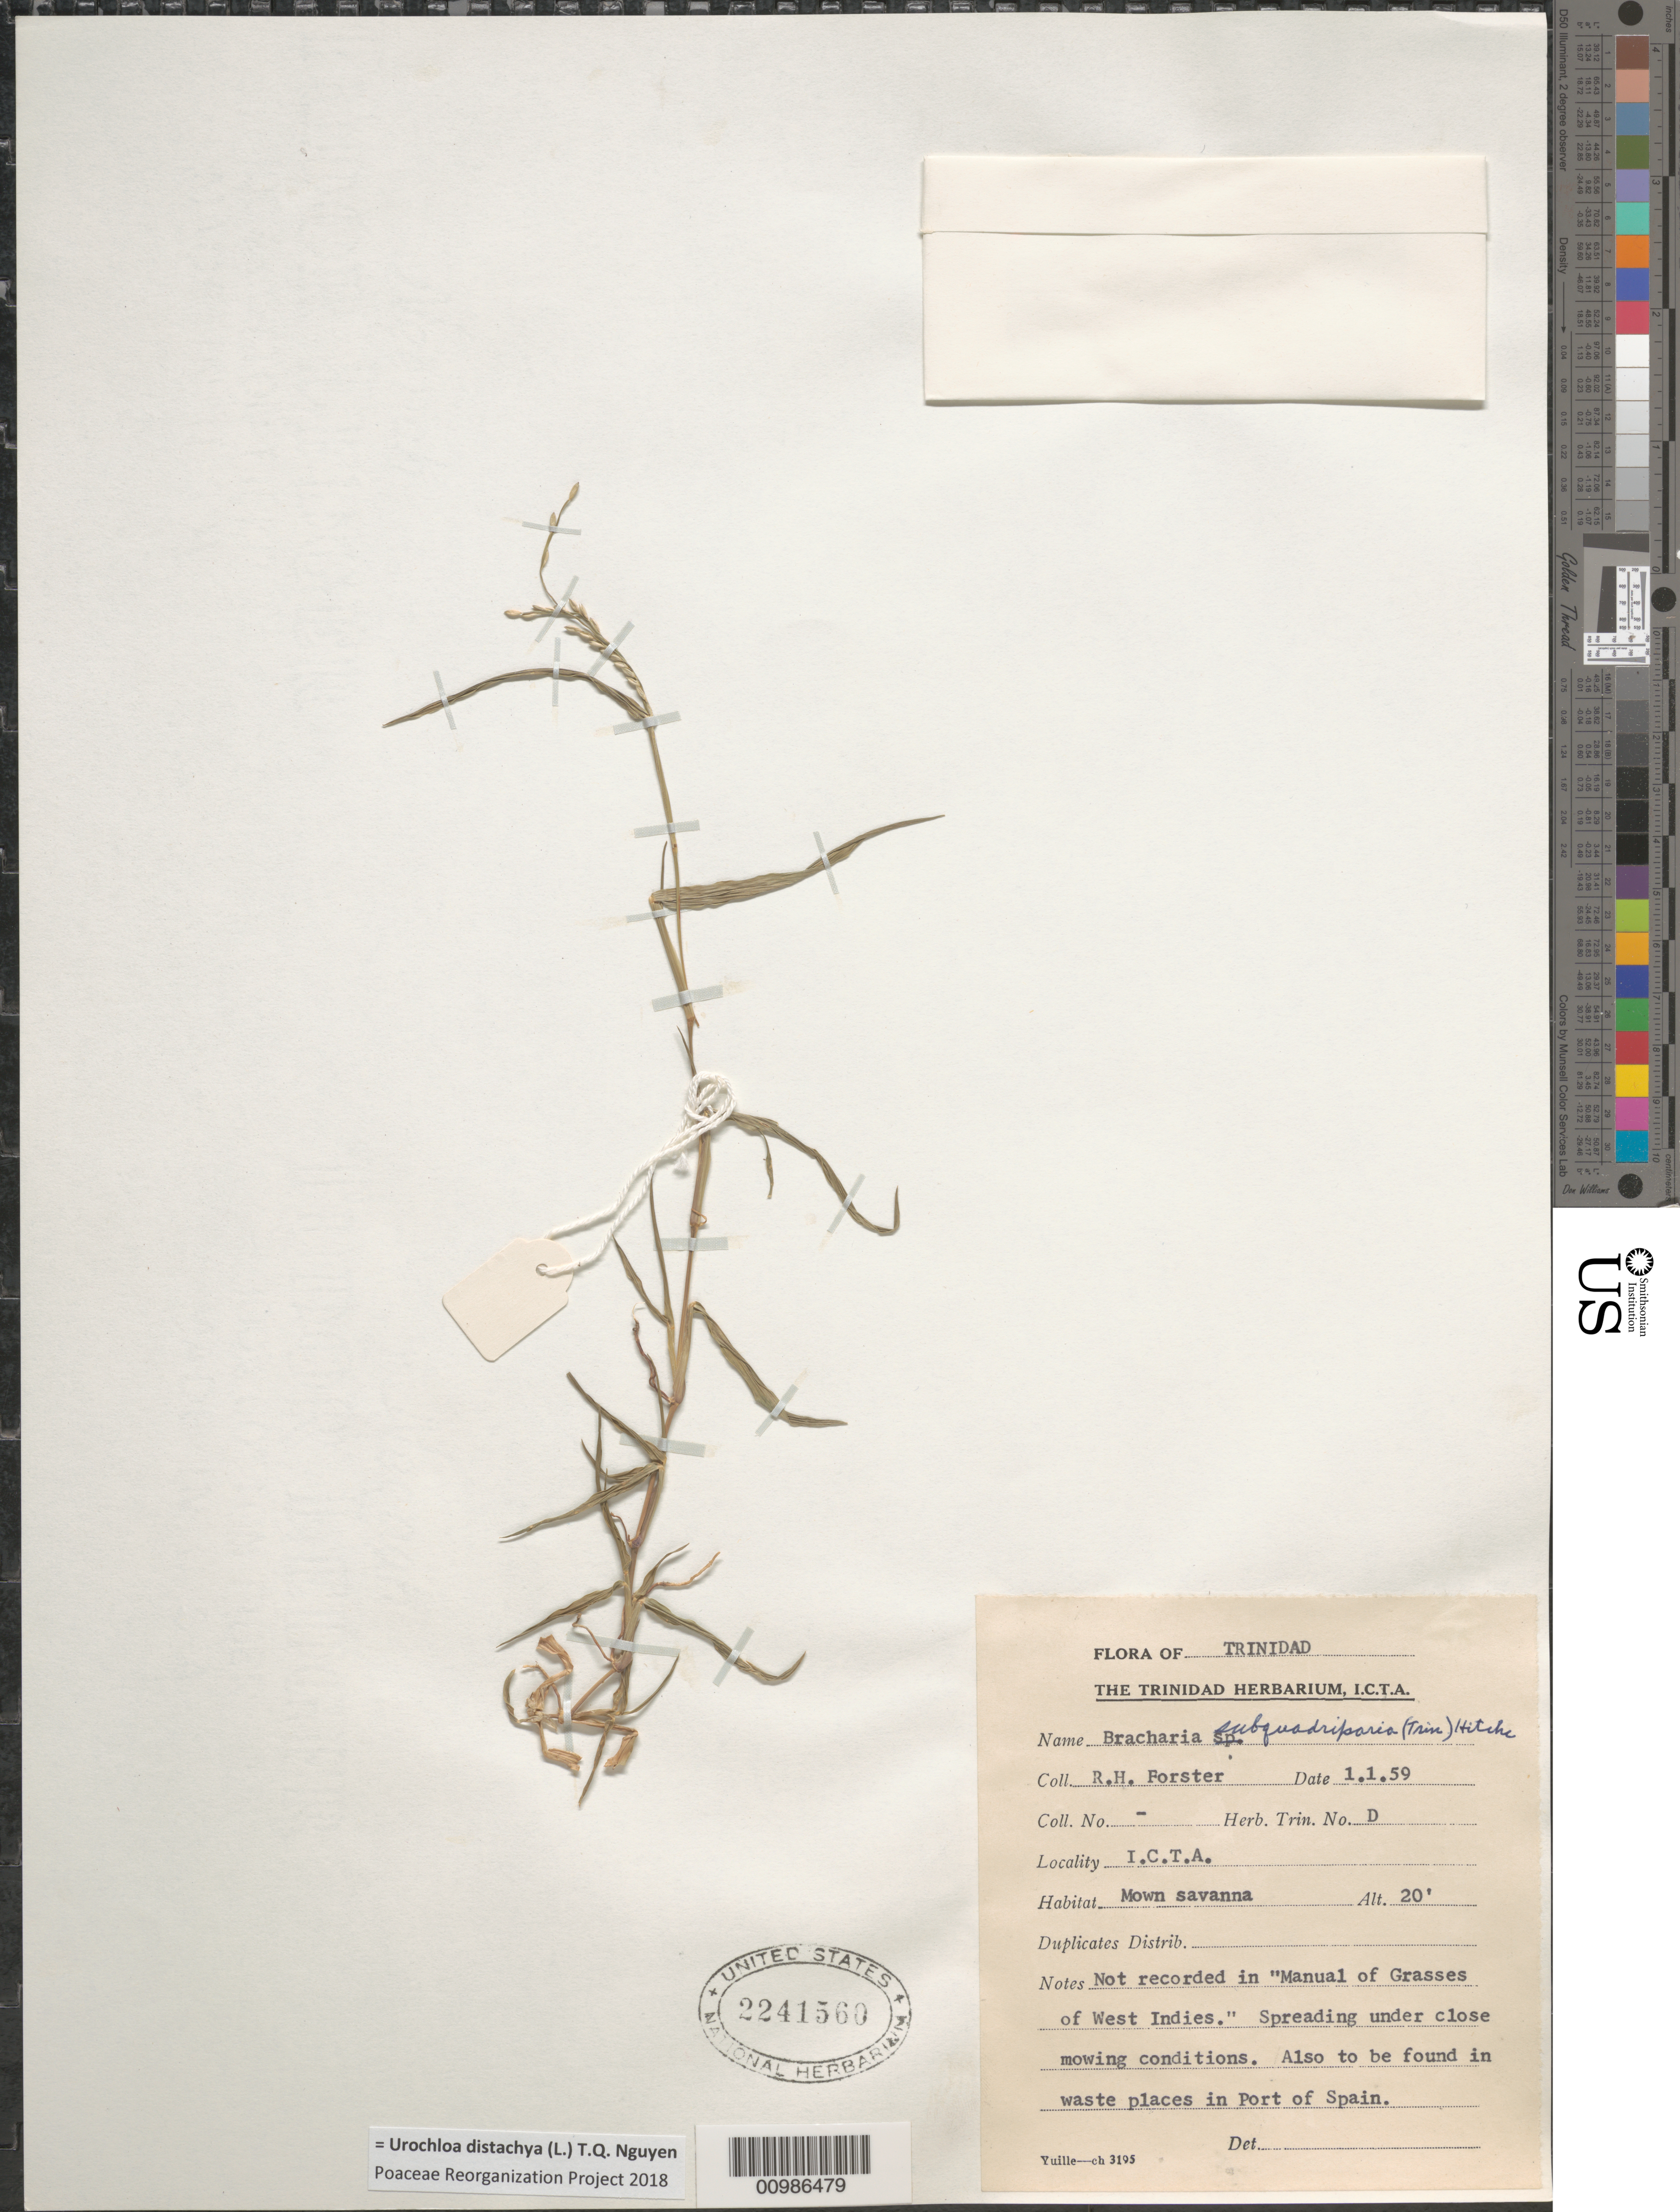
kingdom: Plantae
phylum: Tracheophyta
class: Liliopsida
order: Poales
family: Poaceae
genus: Brachiaria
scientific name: Brachiaria subquadripara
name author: (Trin.) Hitchc.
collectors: R. Forster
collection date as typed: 01 Jan 1959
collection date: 1959-01-01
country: Trinidad and Tobago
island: Trinidad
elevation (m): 6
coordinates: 0 N, 0 E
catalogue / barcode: US 2241560